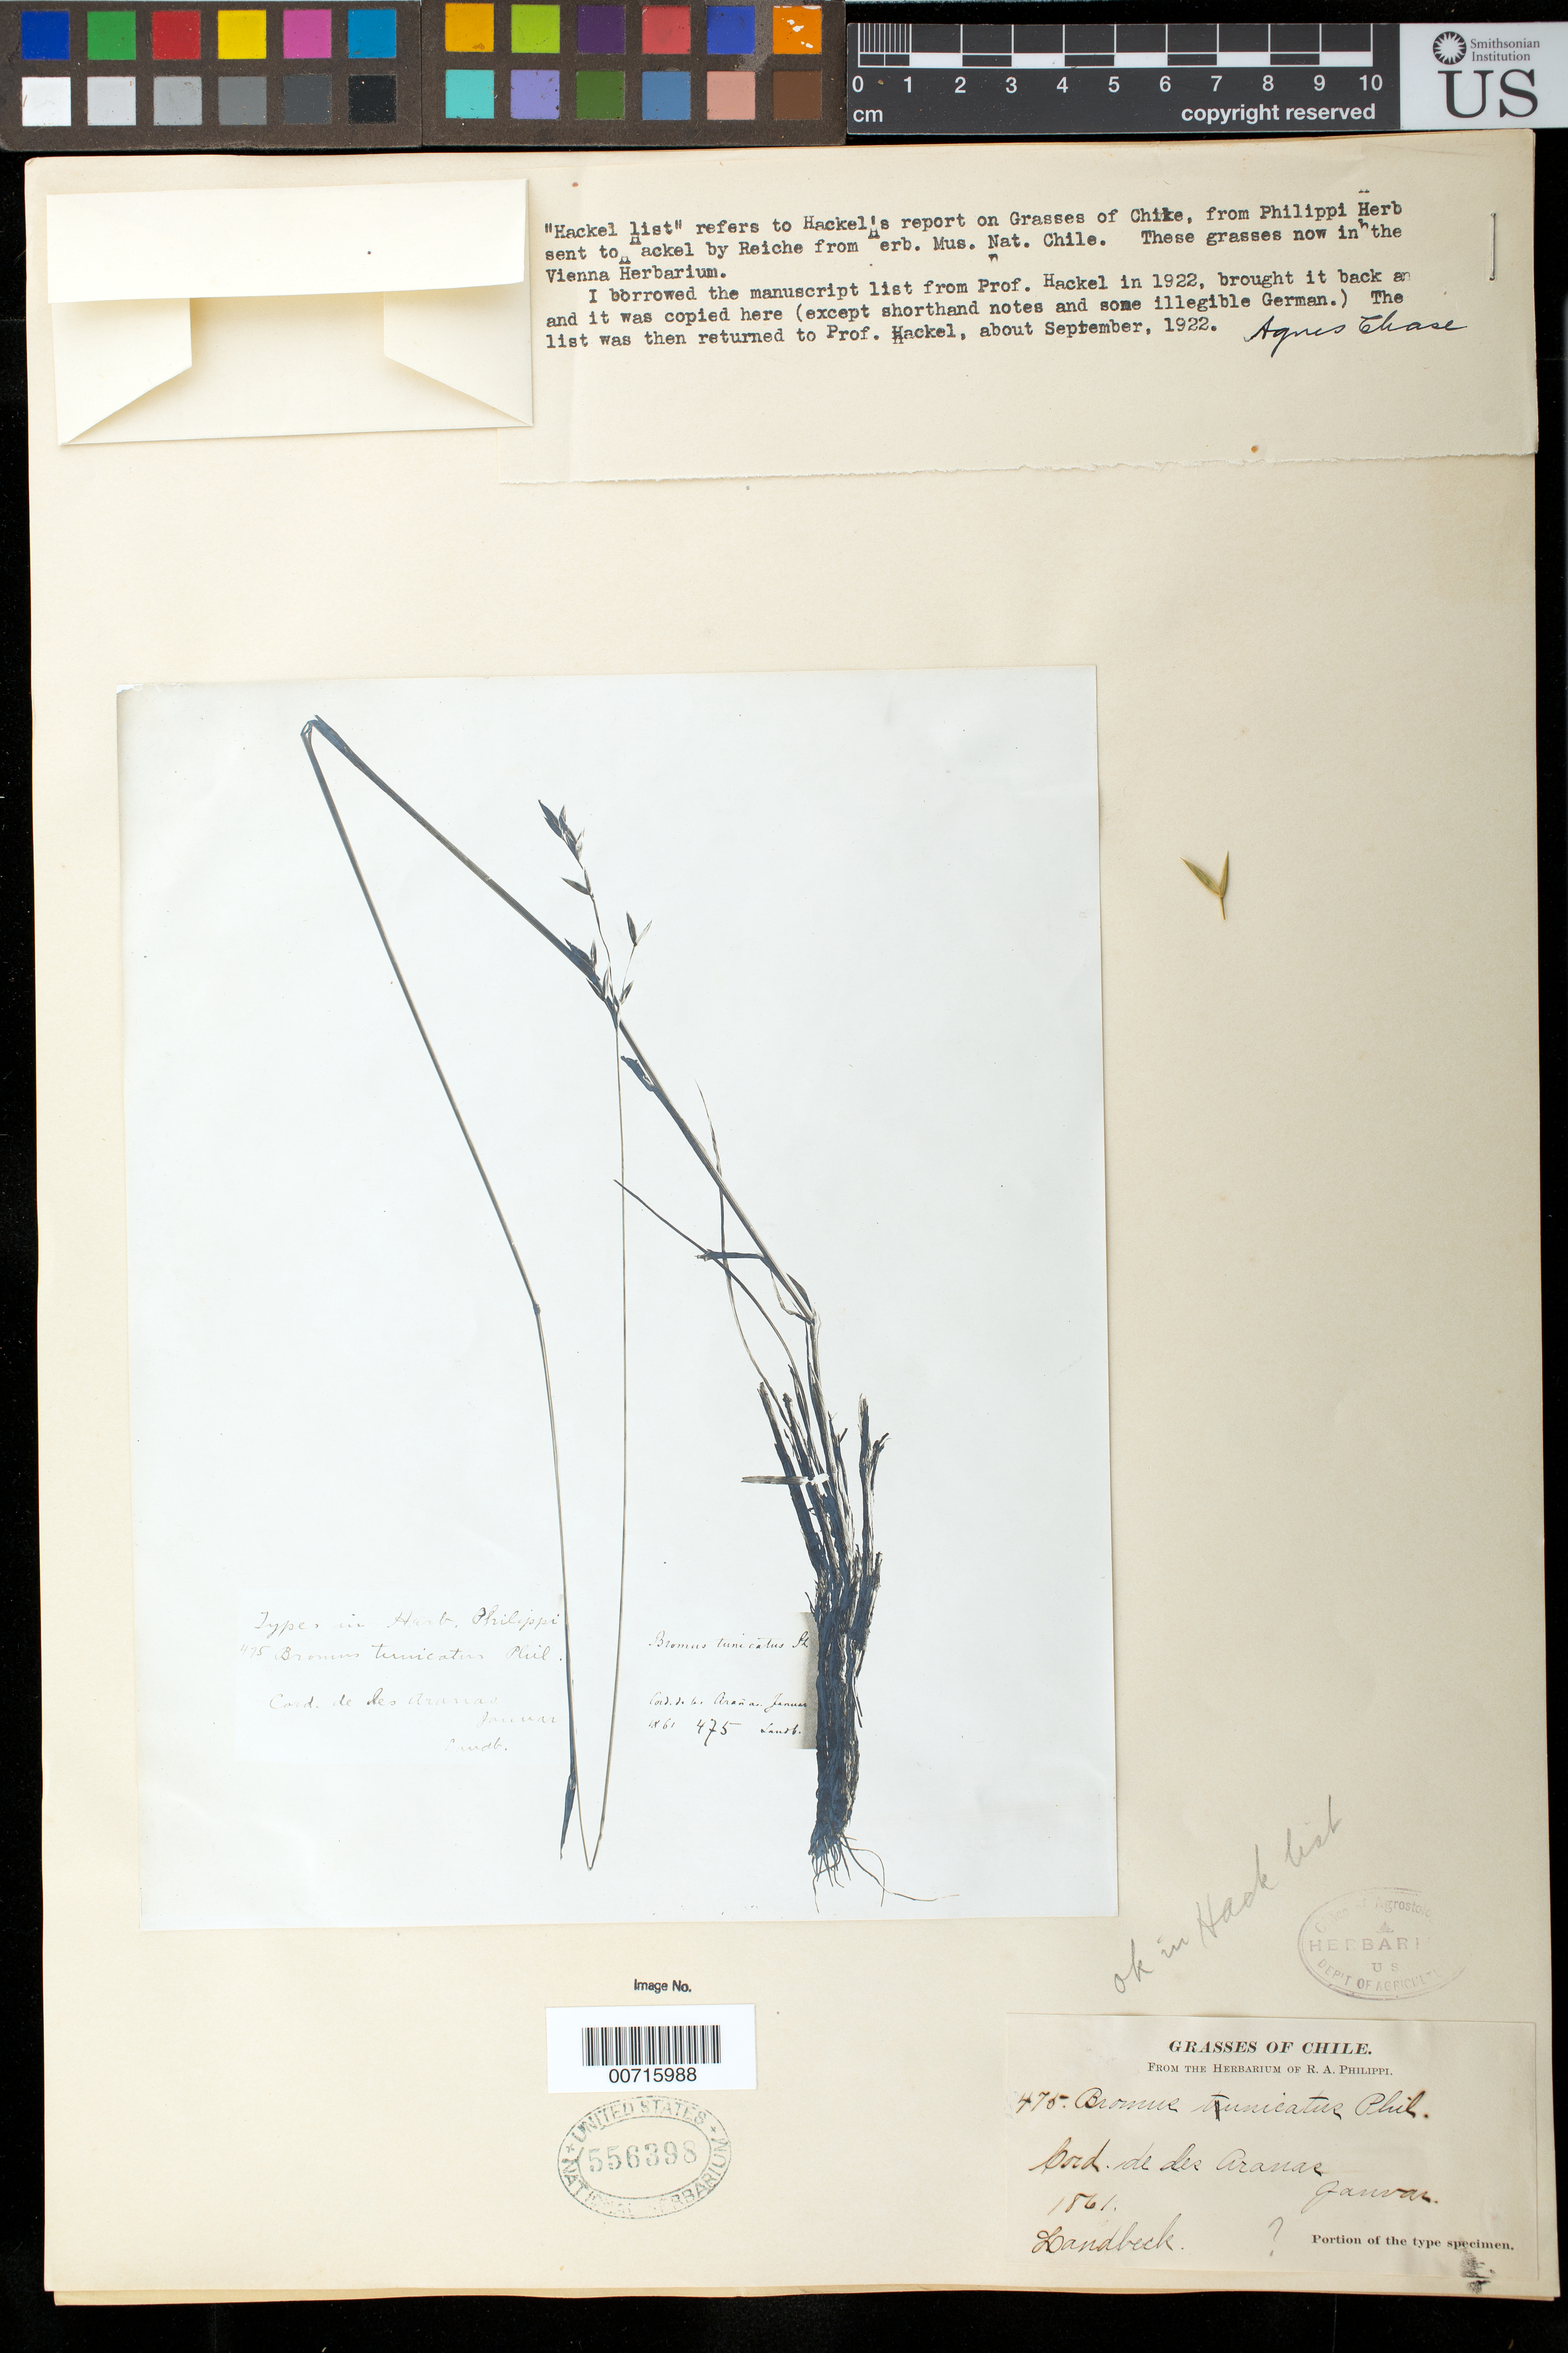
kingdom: Plantae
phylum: Tracheophyta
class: Liliopsida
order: Poales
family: Poaceae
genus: Bromus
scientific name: Bromus tunicatus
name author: Phil.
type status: Isotype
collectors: M. Landbeck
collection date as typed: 1861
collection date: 1861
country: Chile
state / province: Región Metropolitana (RM)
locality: Cord. de Las Aranas.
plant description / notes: Photograph and fragmentary material of type specimen ex herb. Philippi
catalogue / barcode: US 556398